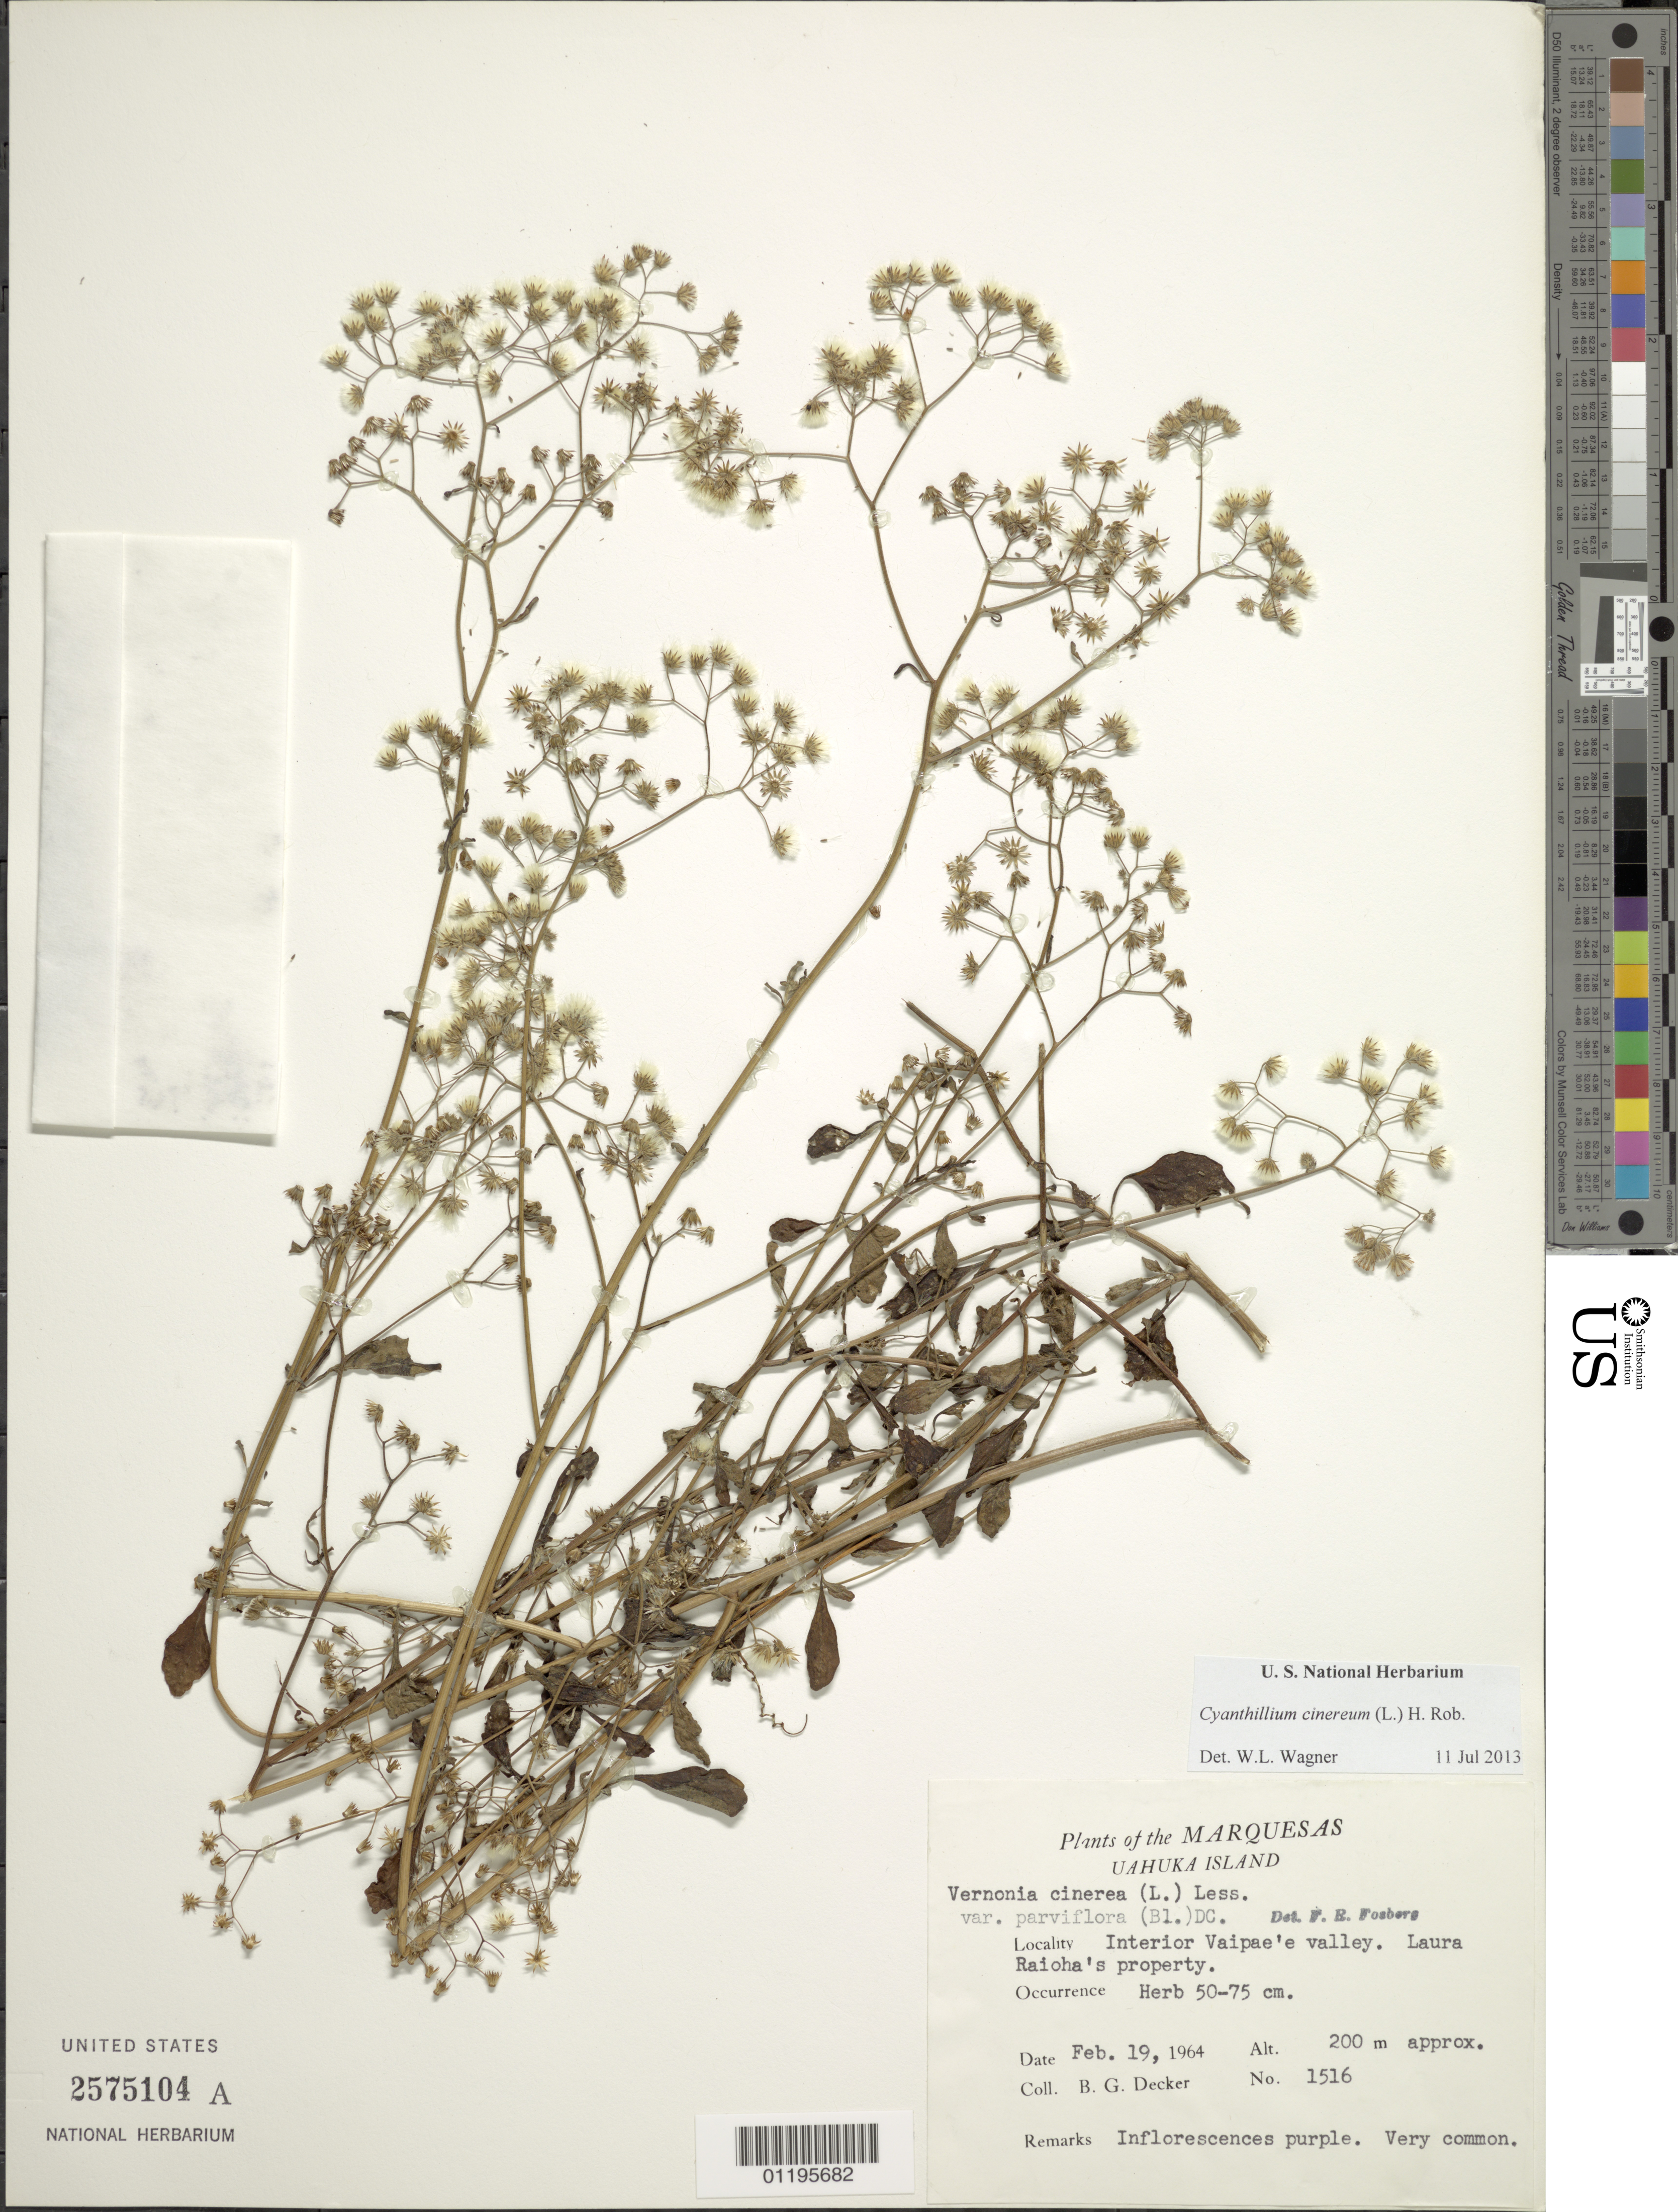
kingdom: Plantae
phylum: Tracheophyta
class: Magnoliopsida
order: Asterales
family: Asteraceae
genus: Cyanthillium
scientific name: Cyanthillium cinereum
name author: (L.) H. Rob.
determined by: Wagner, W. L., (BOT), Smithsonian Institution - National Museum of Natural History (UNITED STATES)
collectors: B. G. Decker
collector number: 1516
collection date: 1964-02-19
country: French Polynesia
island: Hiva Oa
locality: Interior Vaipae'e Valley, Laura Raioha's property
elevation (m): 200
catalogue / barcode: US 2575104A